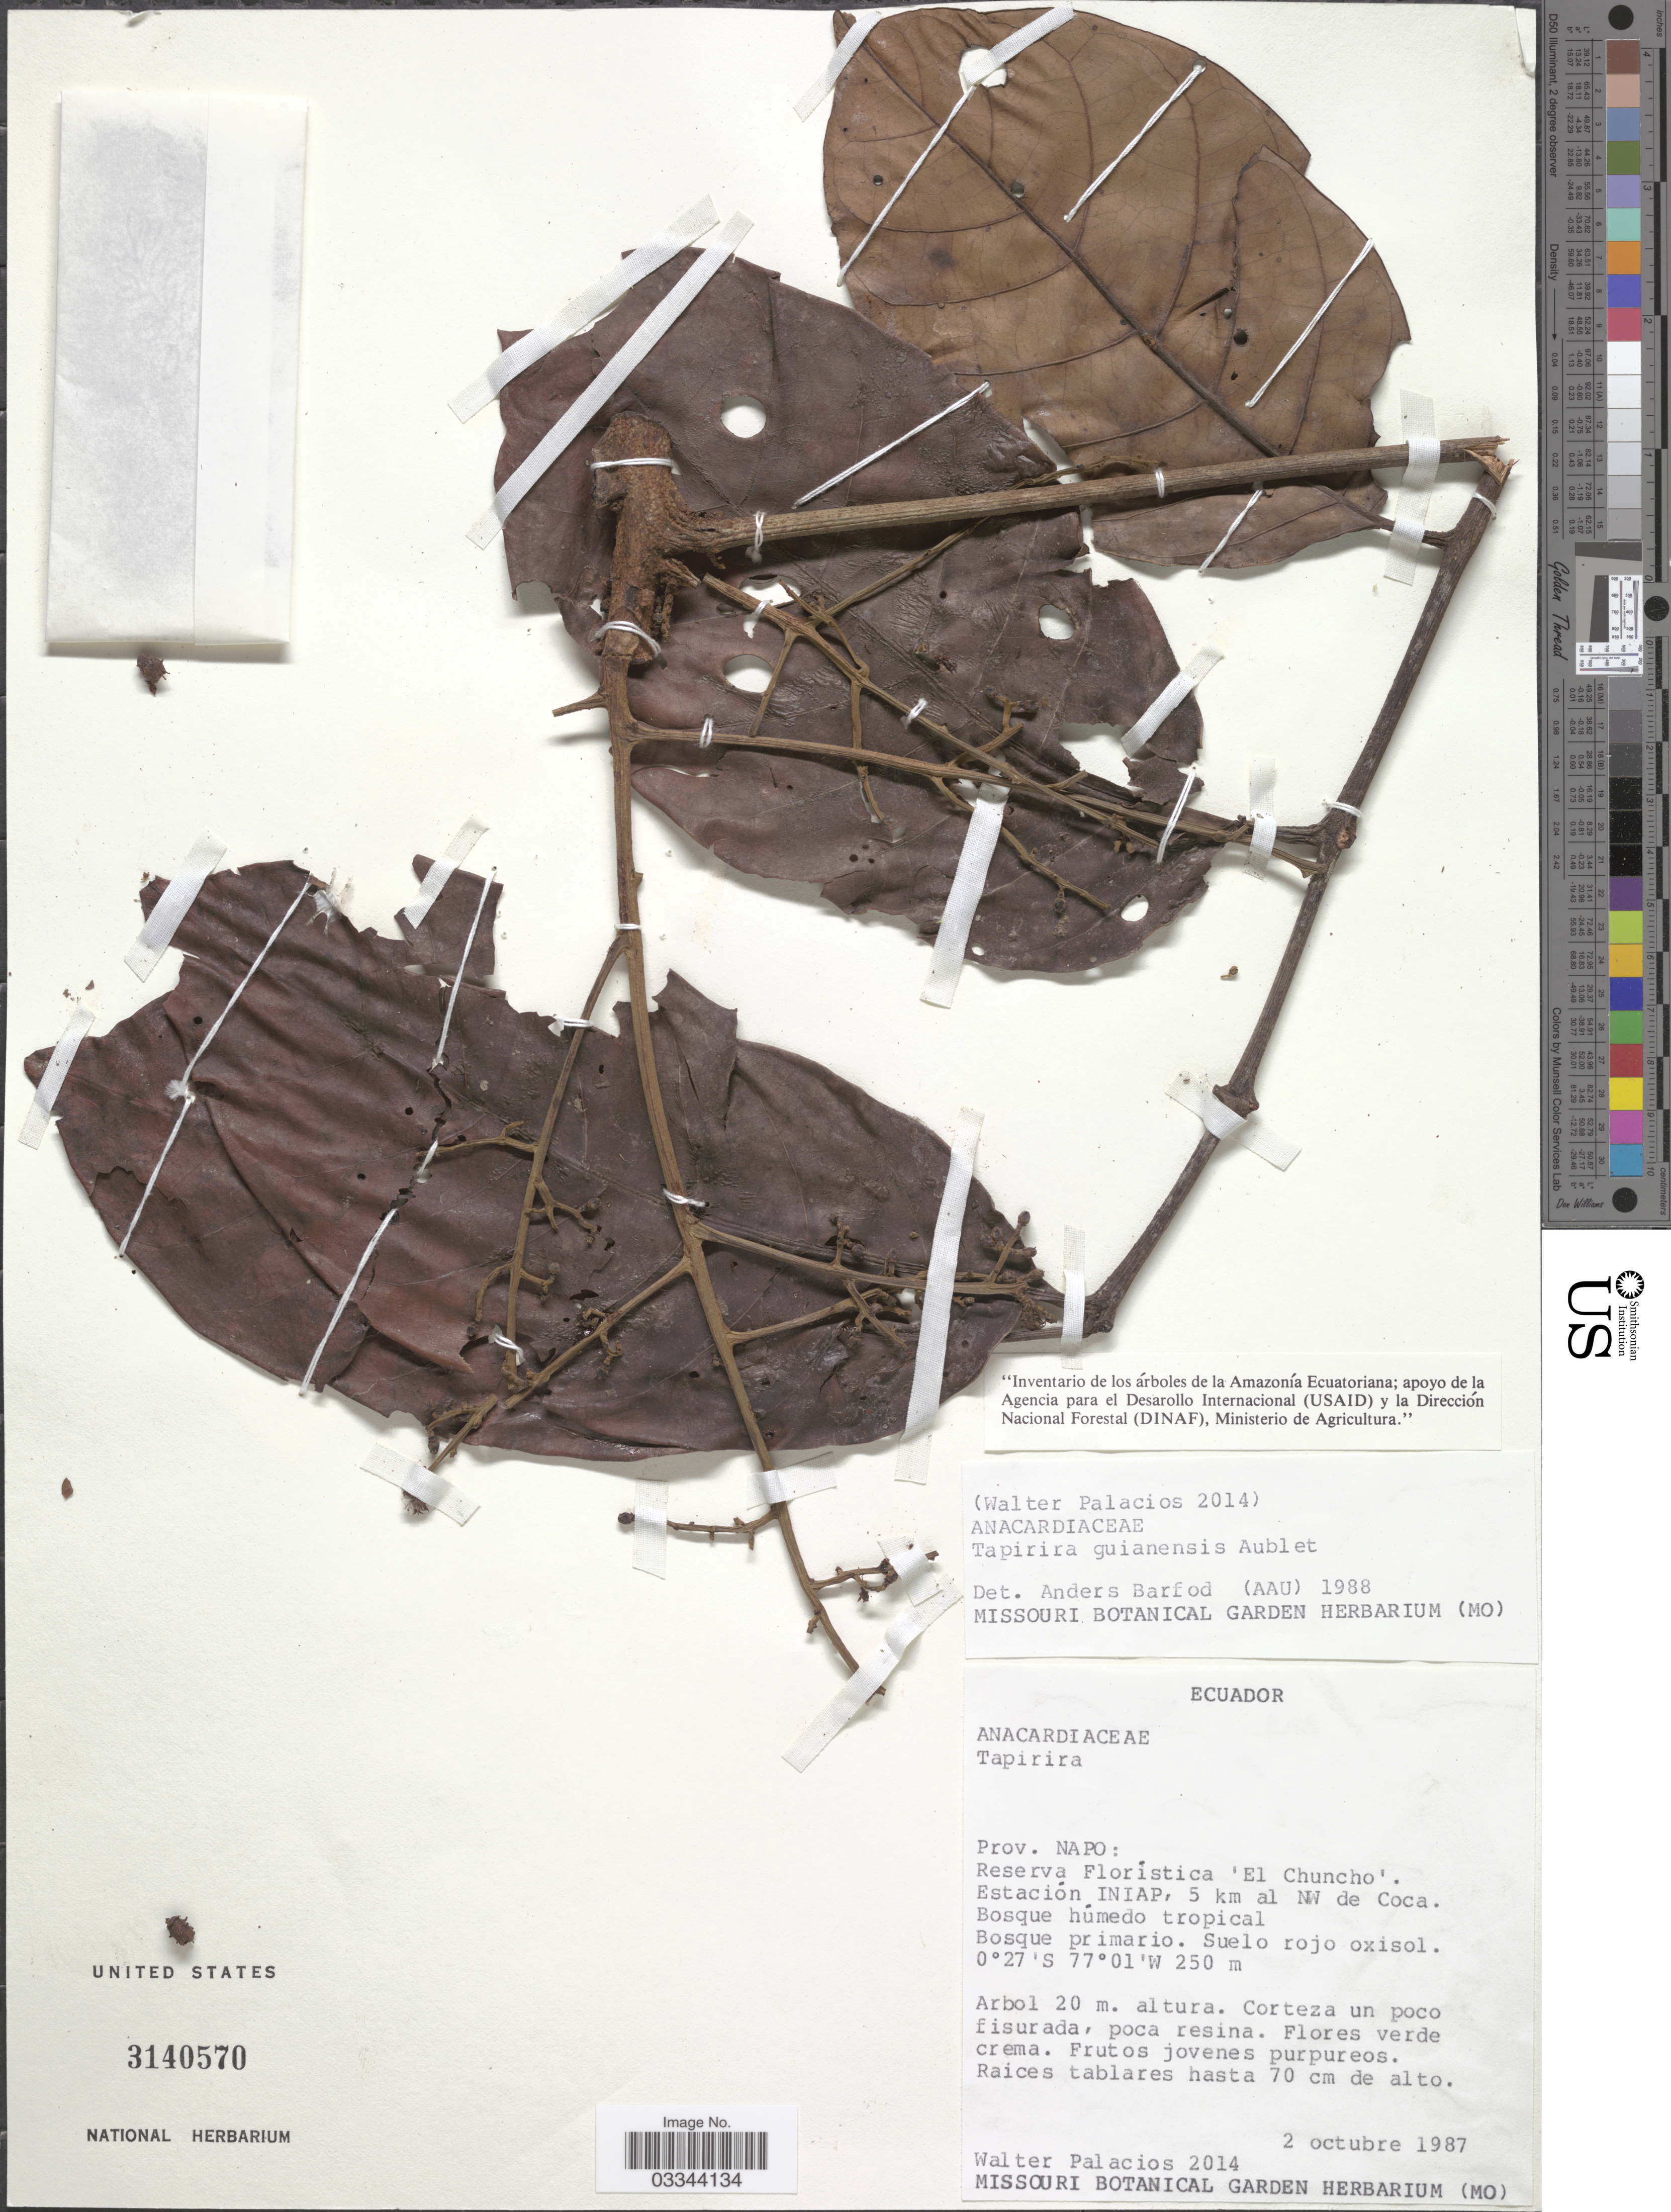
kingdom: Plantae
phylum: Tracheophyta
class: Magnoliopsida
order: Sapindales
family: Anacardiaceae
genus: Tapirira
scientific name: Tapirira rubrinervis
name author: Barfod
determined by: Mitchell, John D.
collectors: W. Palacios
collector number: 2014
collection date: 1987-10-02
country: Ecuador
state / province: Napo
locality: Reserva Florística 'El Chuncho'. Estacion INIAP, 5 km al NW de Coca.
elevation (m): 250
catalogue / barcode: US 3140570